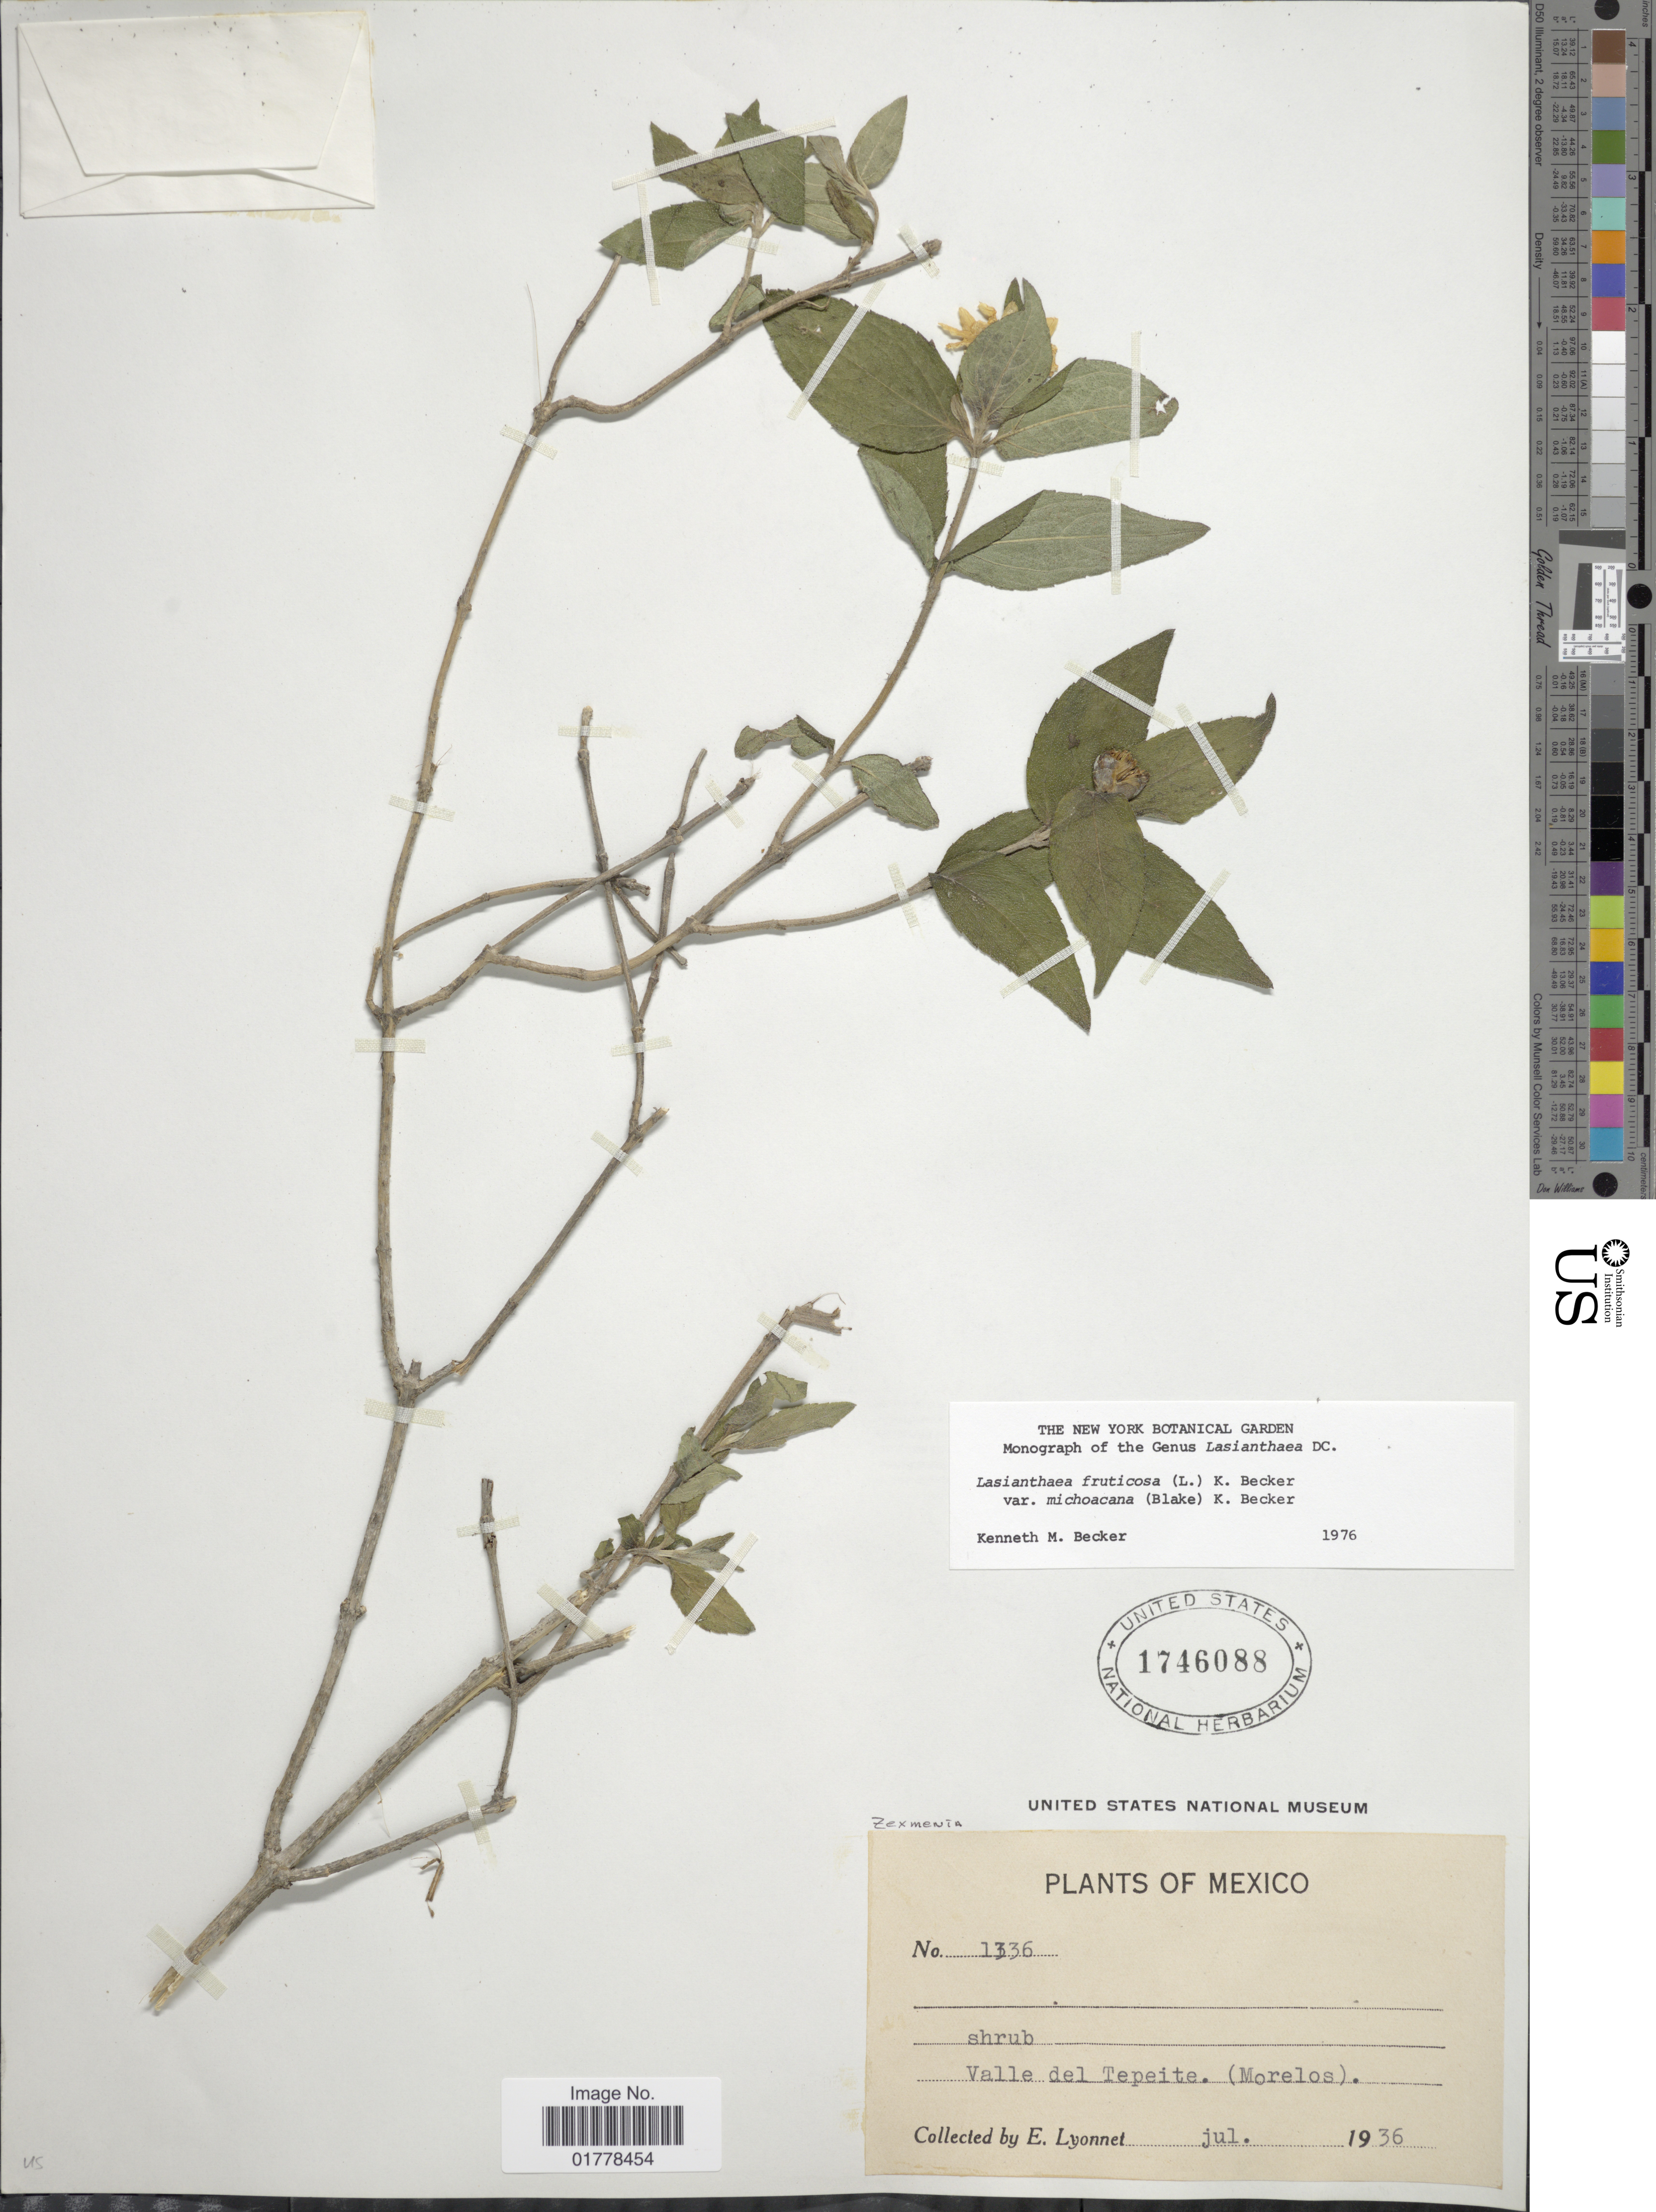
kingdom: Plantae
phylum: Tracheophyta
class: Magnoliopsida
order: Asterales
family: Asteraceae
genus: Lasianthaea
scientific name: Lasianthaea fruticosa var. michoacana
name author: (S.F. Blake) K.M. Becker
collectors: E. Lyonnet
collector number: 1336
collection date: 1936-07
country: Mexico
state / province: Morelos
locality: Valle del Tepeite (Morelos)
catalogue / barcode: US 1746088